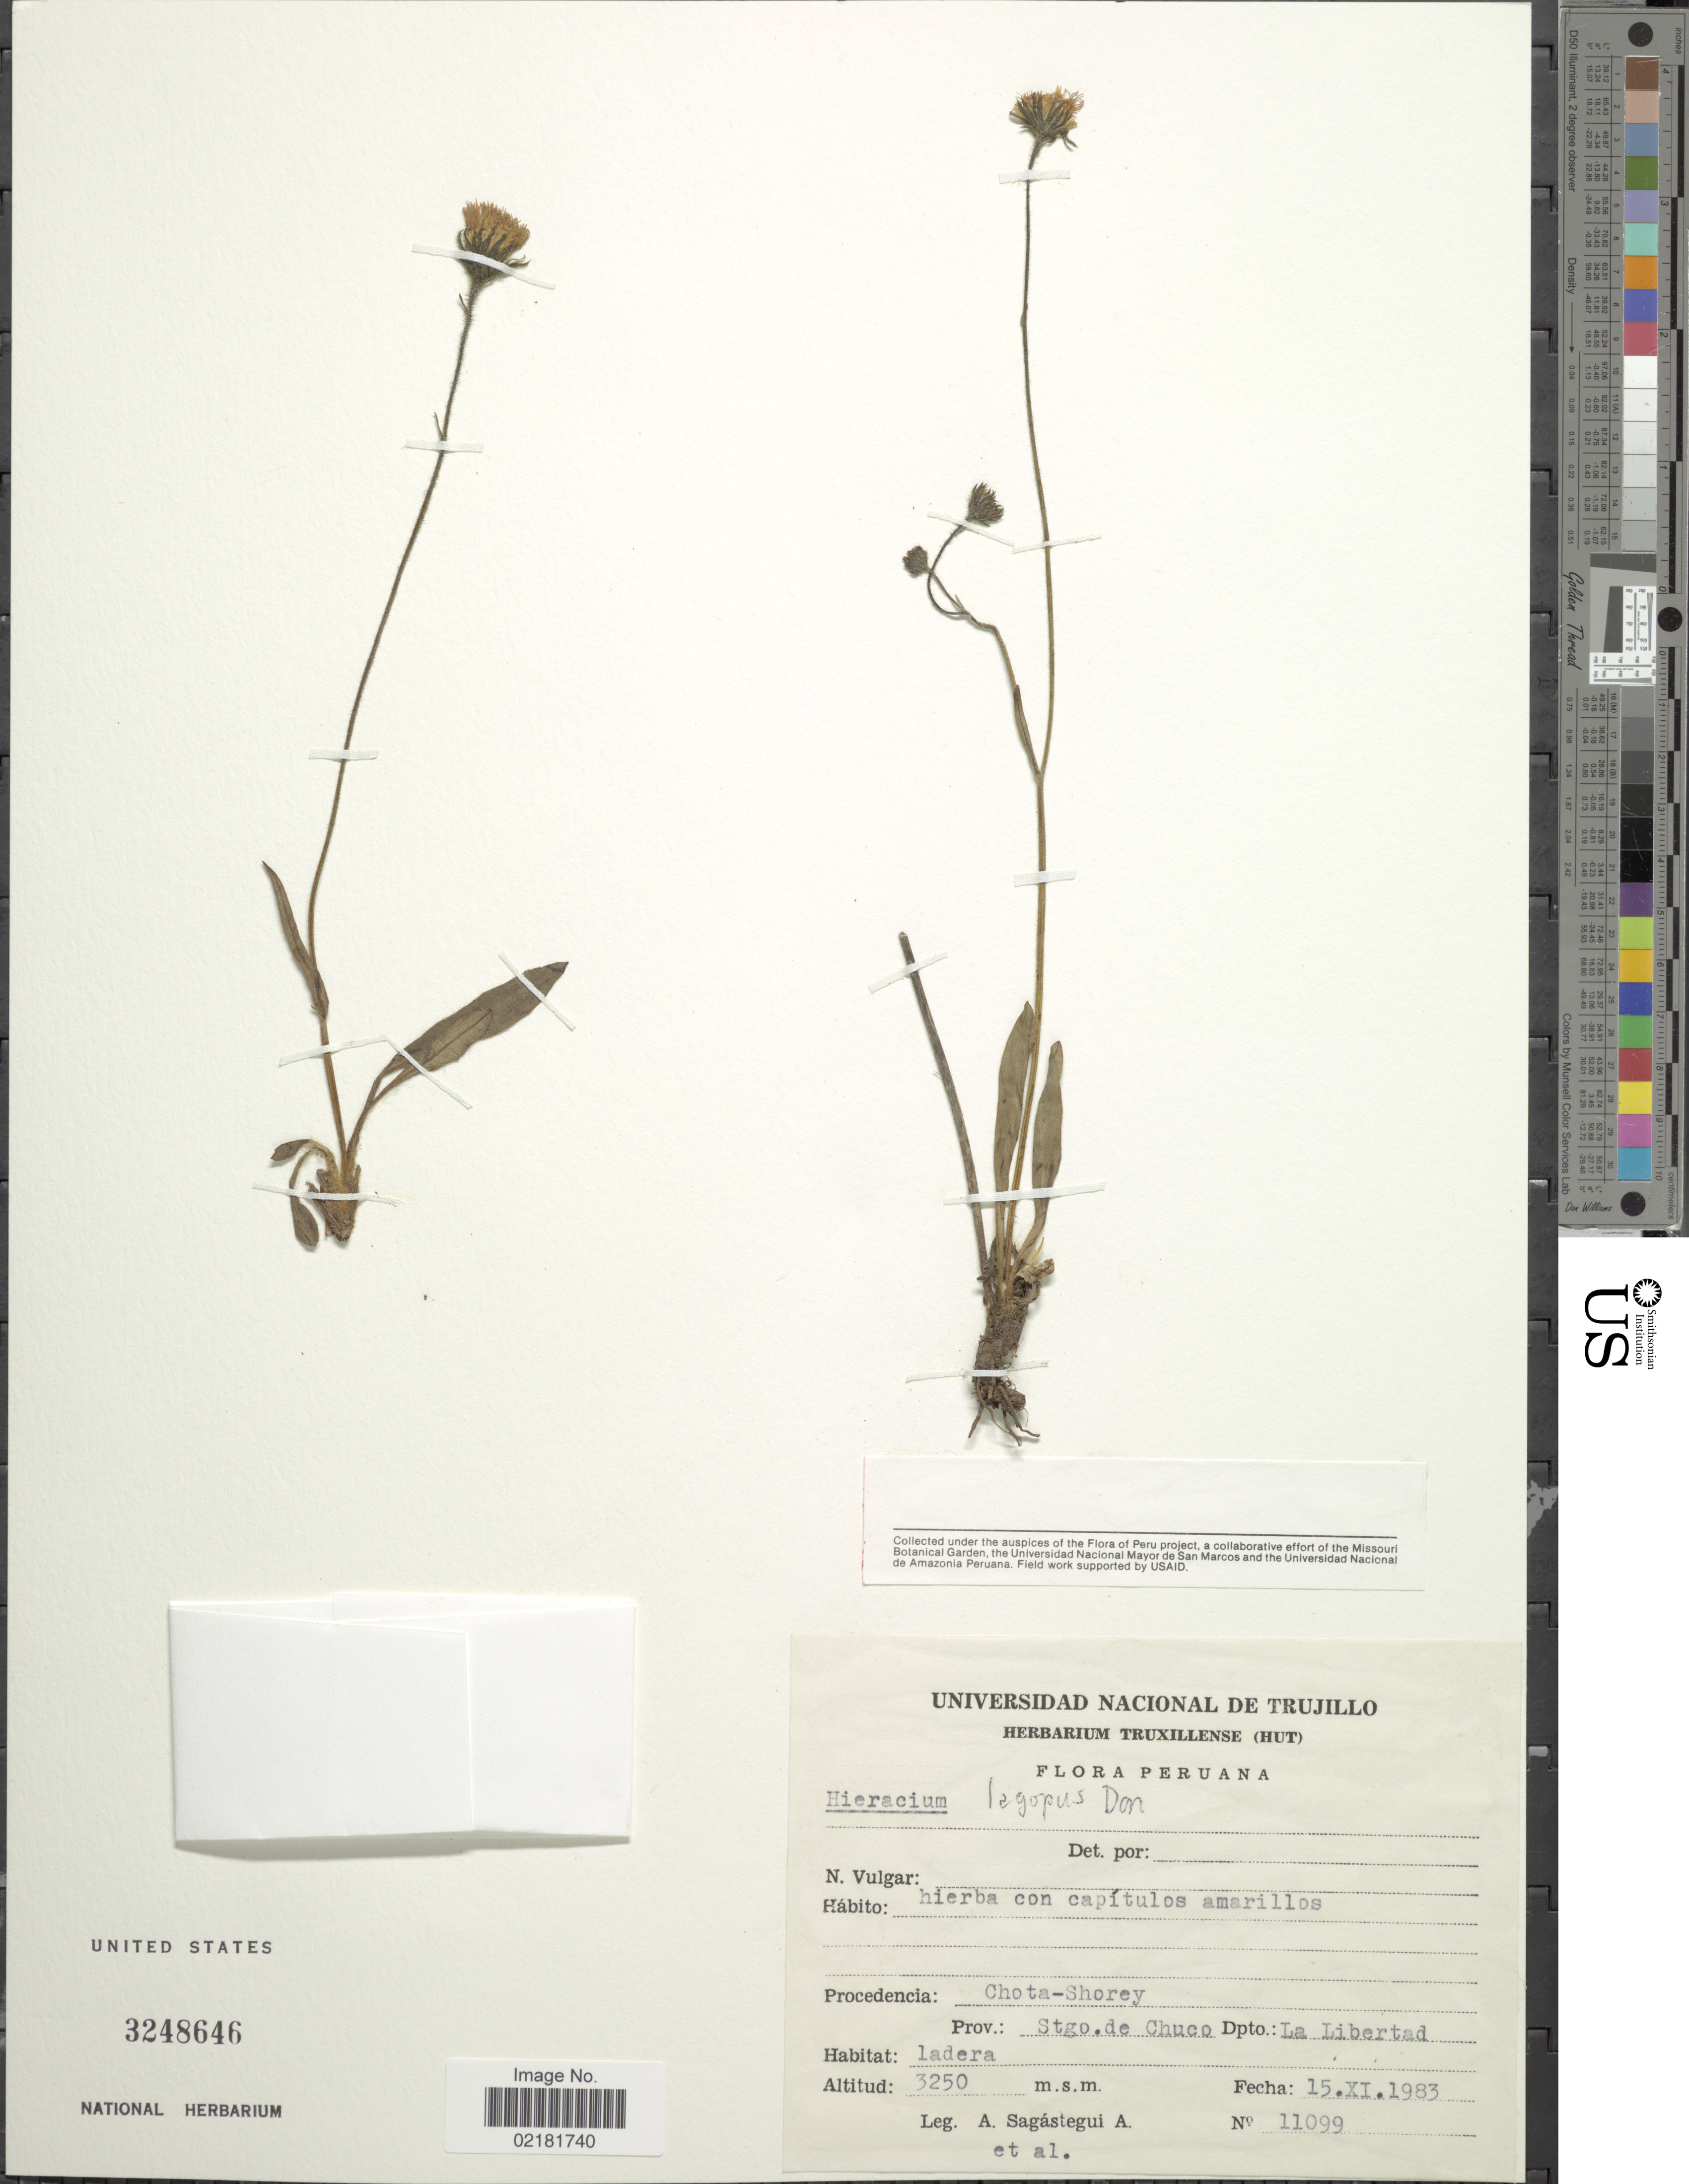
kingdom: Plantae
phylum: Tracheophyta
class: Magnoliopsida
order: Asterales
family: Asteraceae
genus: Hieracium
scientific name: Hieracium lagopus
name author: D. Don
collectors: A. Sagástegui A. & et al.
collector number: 11099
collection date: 1983-11-15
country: Peru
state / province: La Libertad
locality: Chota-Shorey, Prov.: Stgo. de Chuco.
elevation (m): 3250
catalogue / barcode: US 3248646